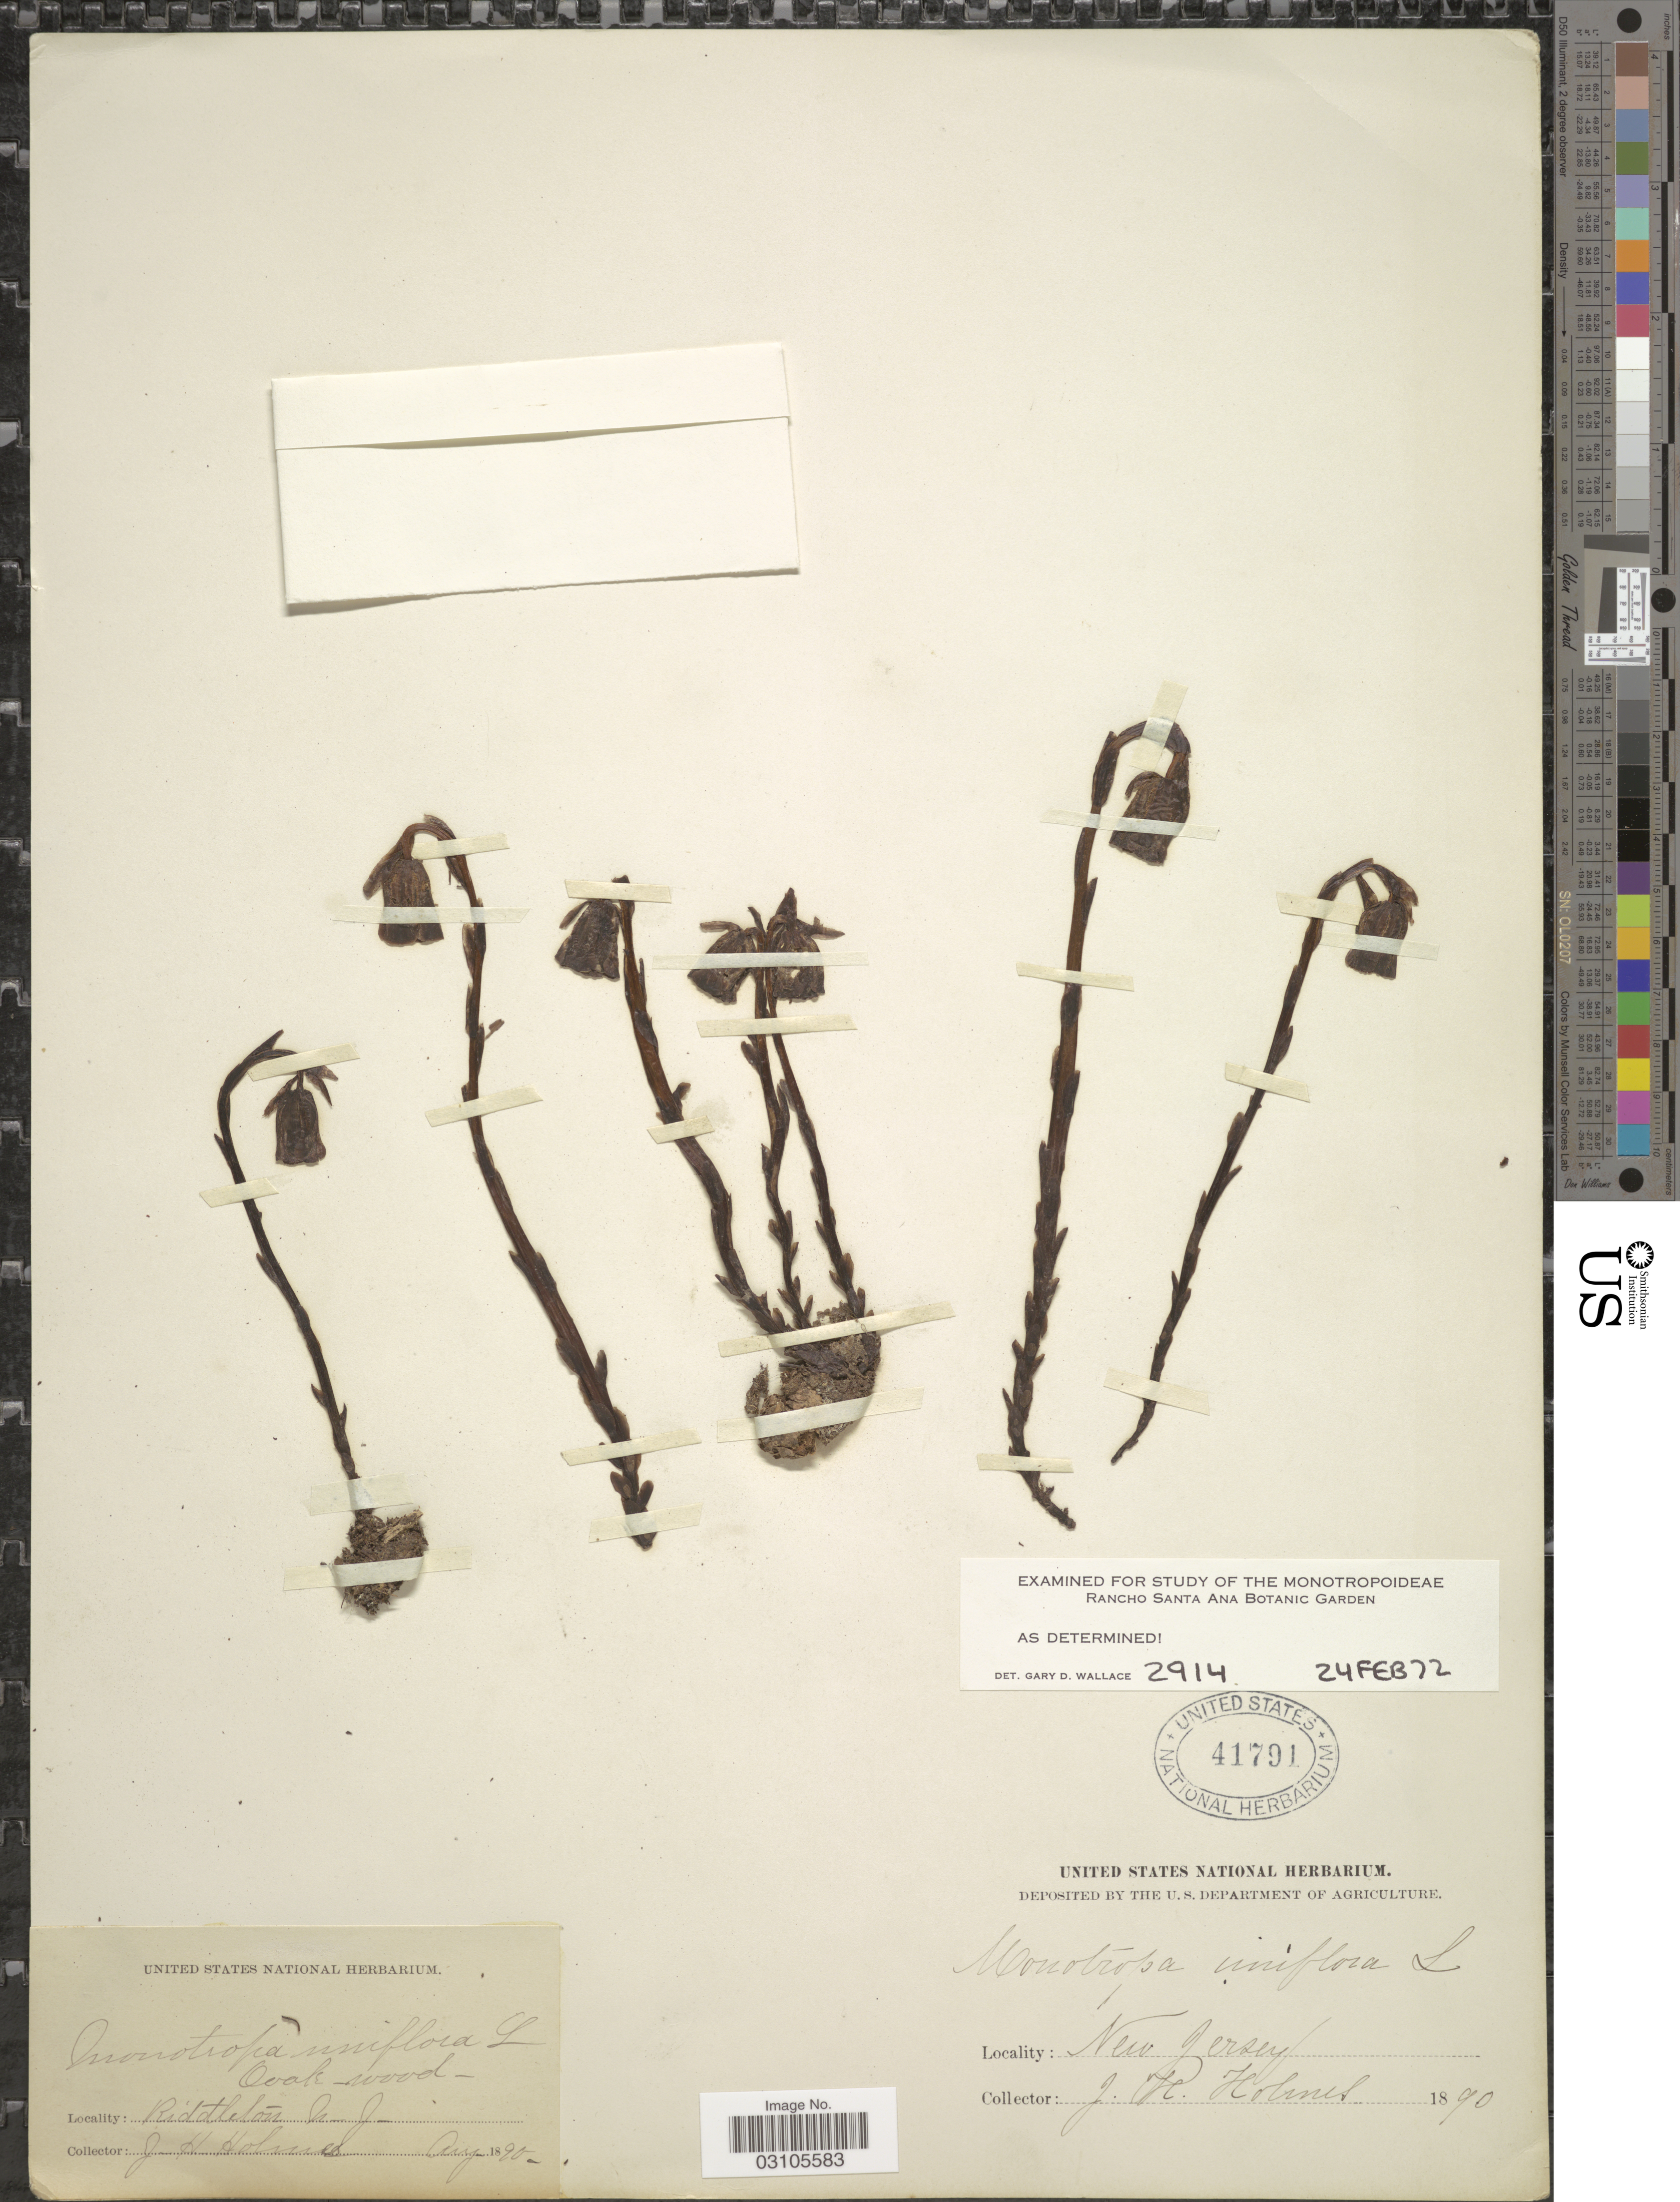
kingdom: Plantae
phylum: Tracheophyta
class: Magnoliopsida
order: Ericales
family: Ericaceae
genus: Monotropa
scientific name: Monotropa uniflora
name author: L.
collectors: J. Holmes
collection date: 1890-08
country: United States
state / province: New Jersey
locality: Riddleton.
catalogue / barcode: US 41791